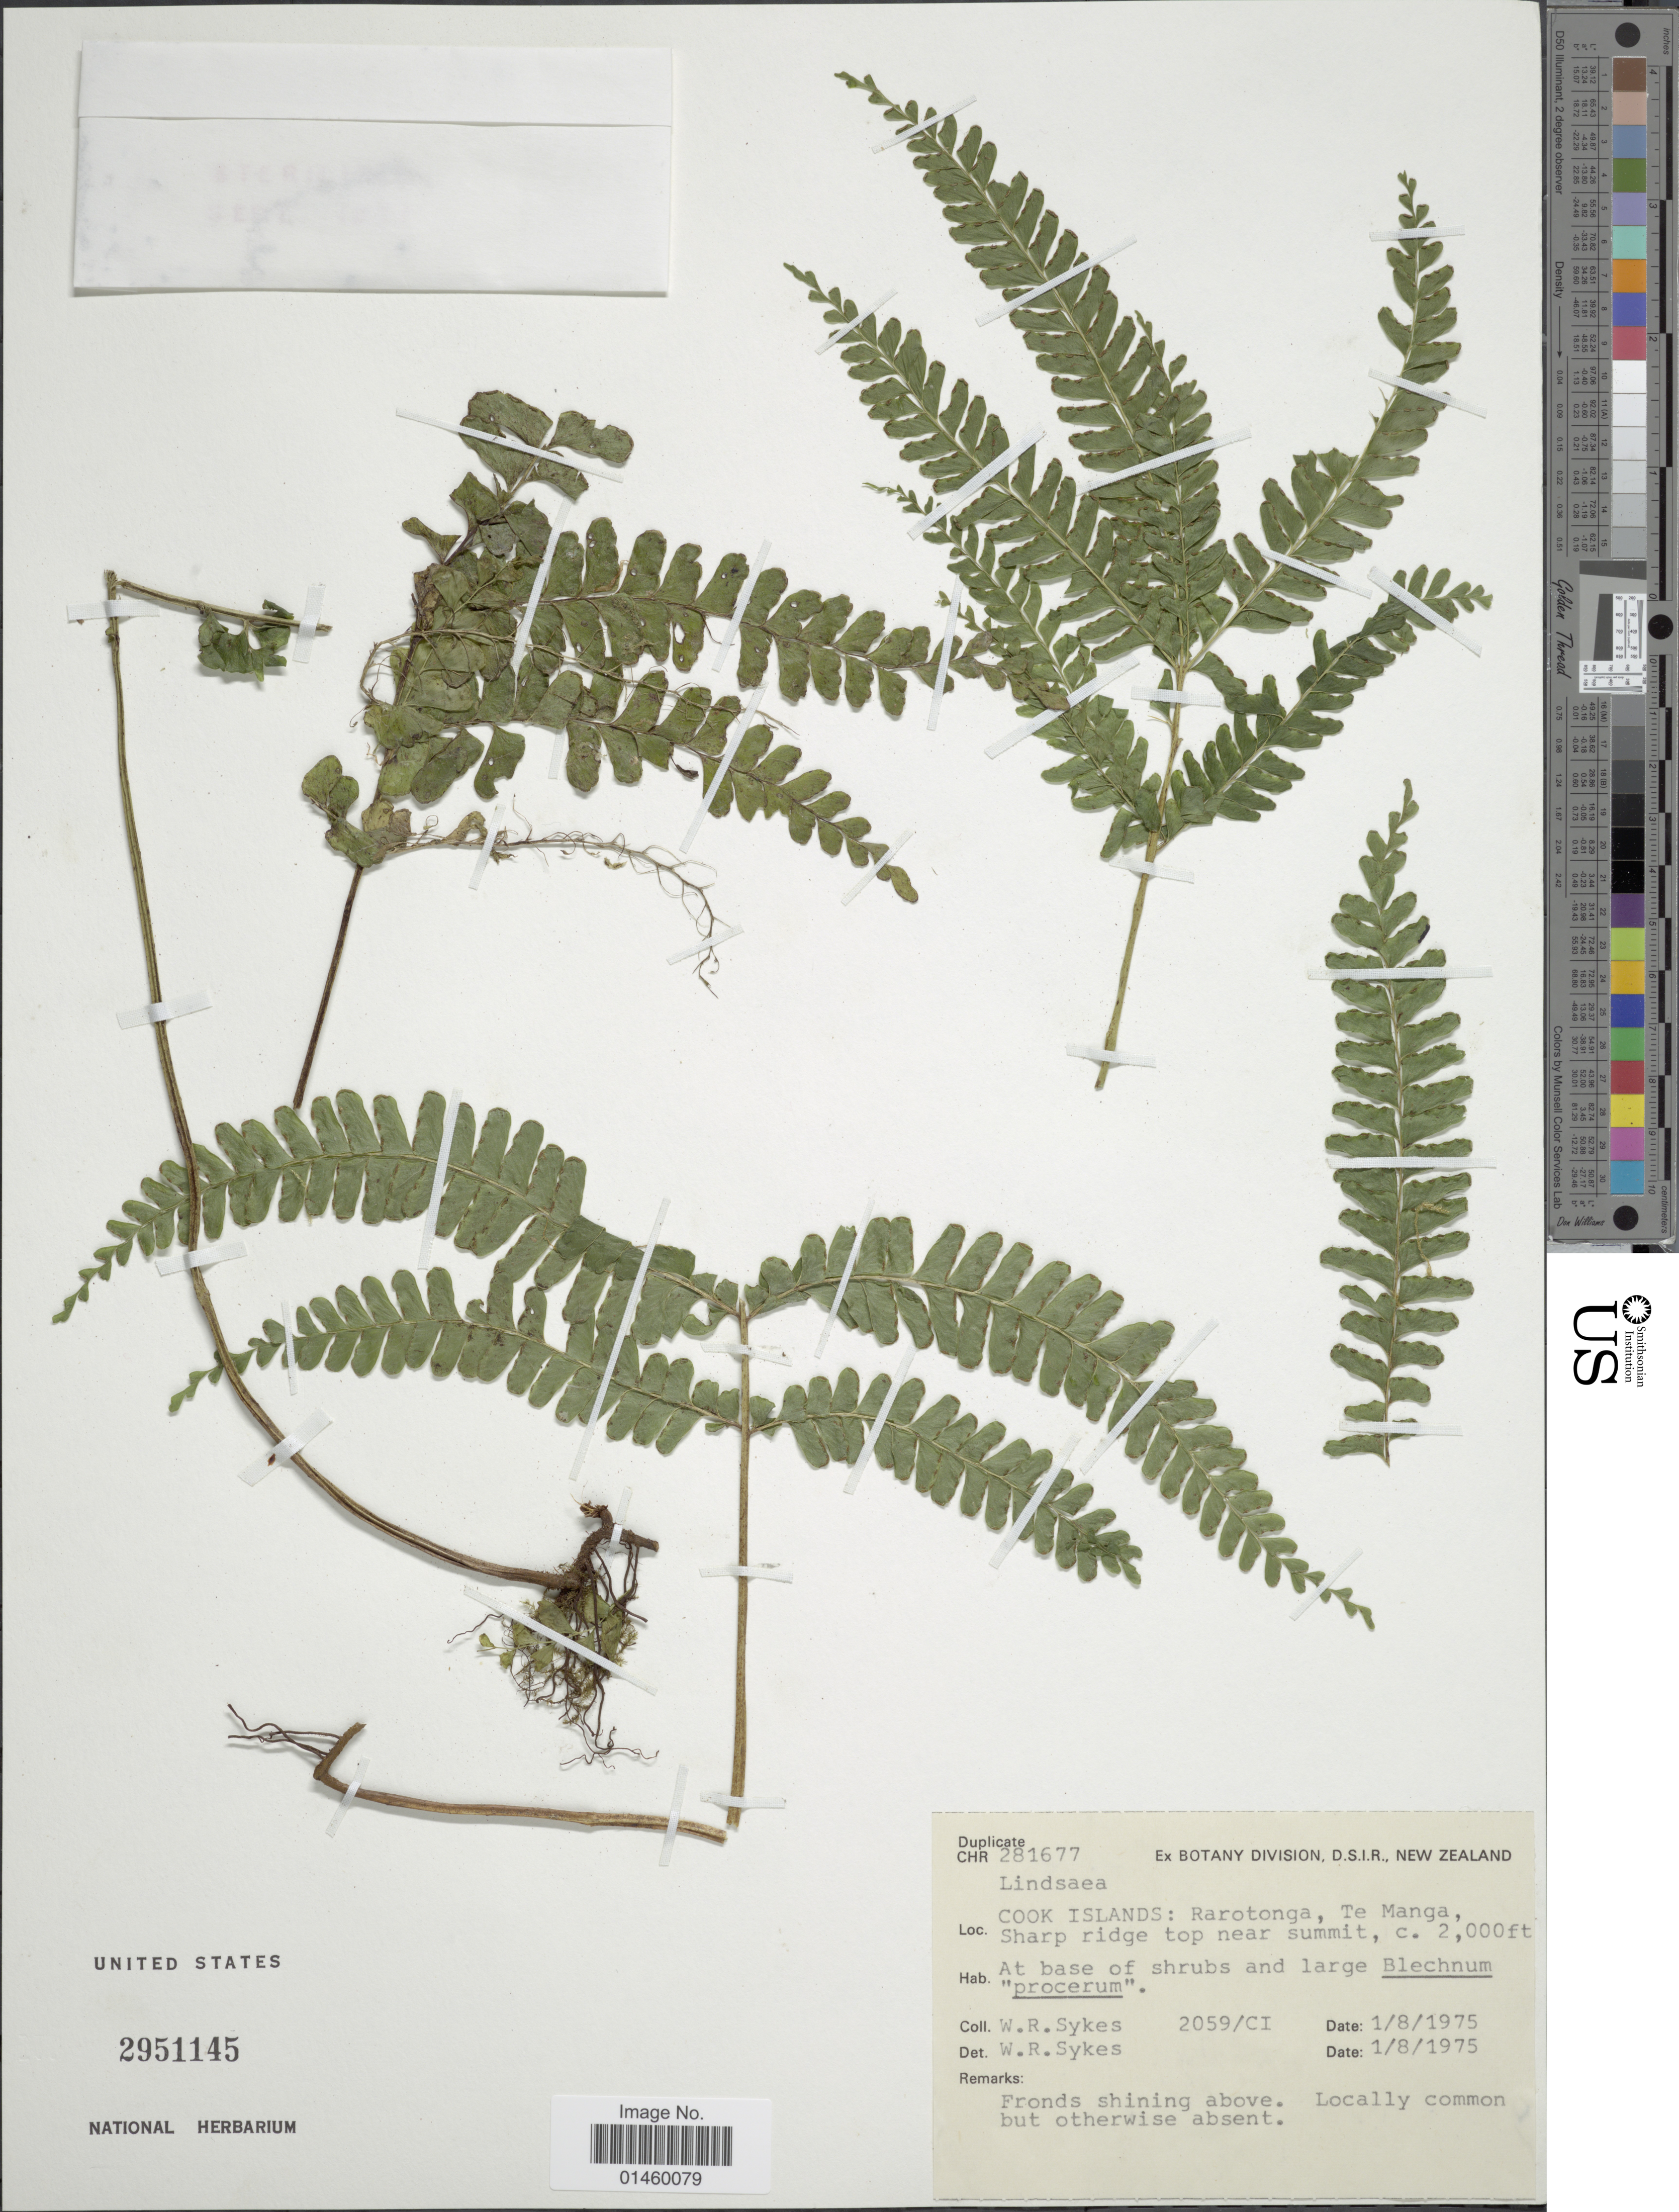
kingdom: Plantae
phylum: Tracheophyta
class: Polypodiopsida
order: Polypodiales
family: Lindsaeaceae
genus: Lindsaea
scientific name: Lindsaea sp.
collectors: W. R. Sykes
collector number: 2059/CI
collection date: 1975-08-01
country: Cook Islands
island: Rarotonga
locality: Rarotonga, Te Manga, Sharp ridge top near summit.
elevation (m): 610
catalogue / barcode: US 2951145